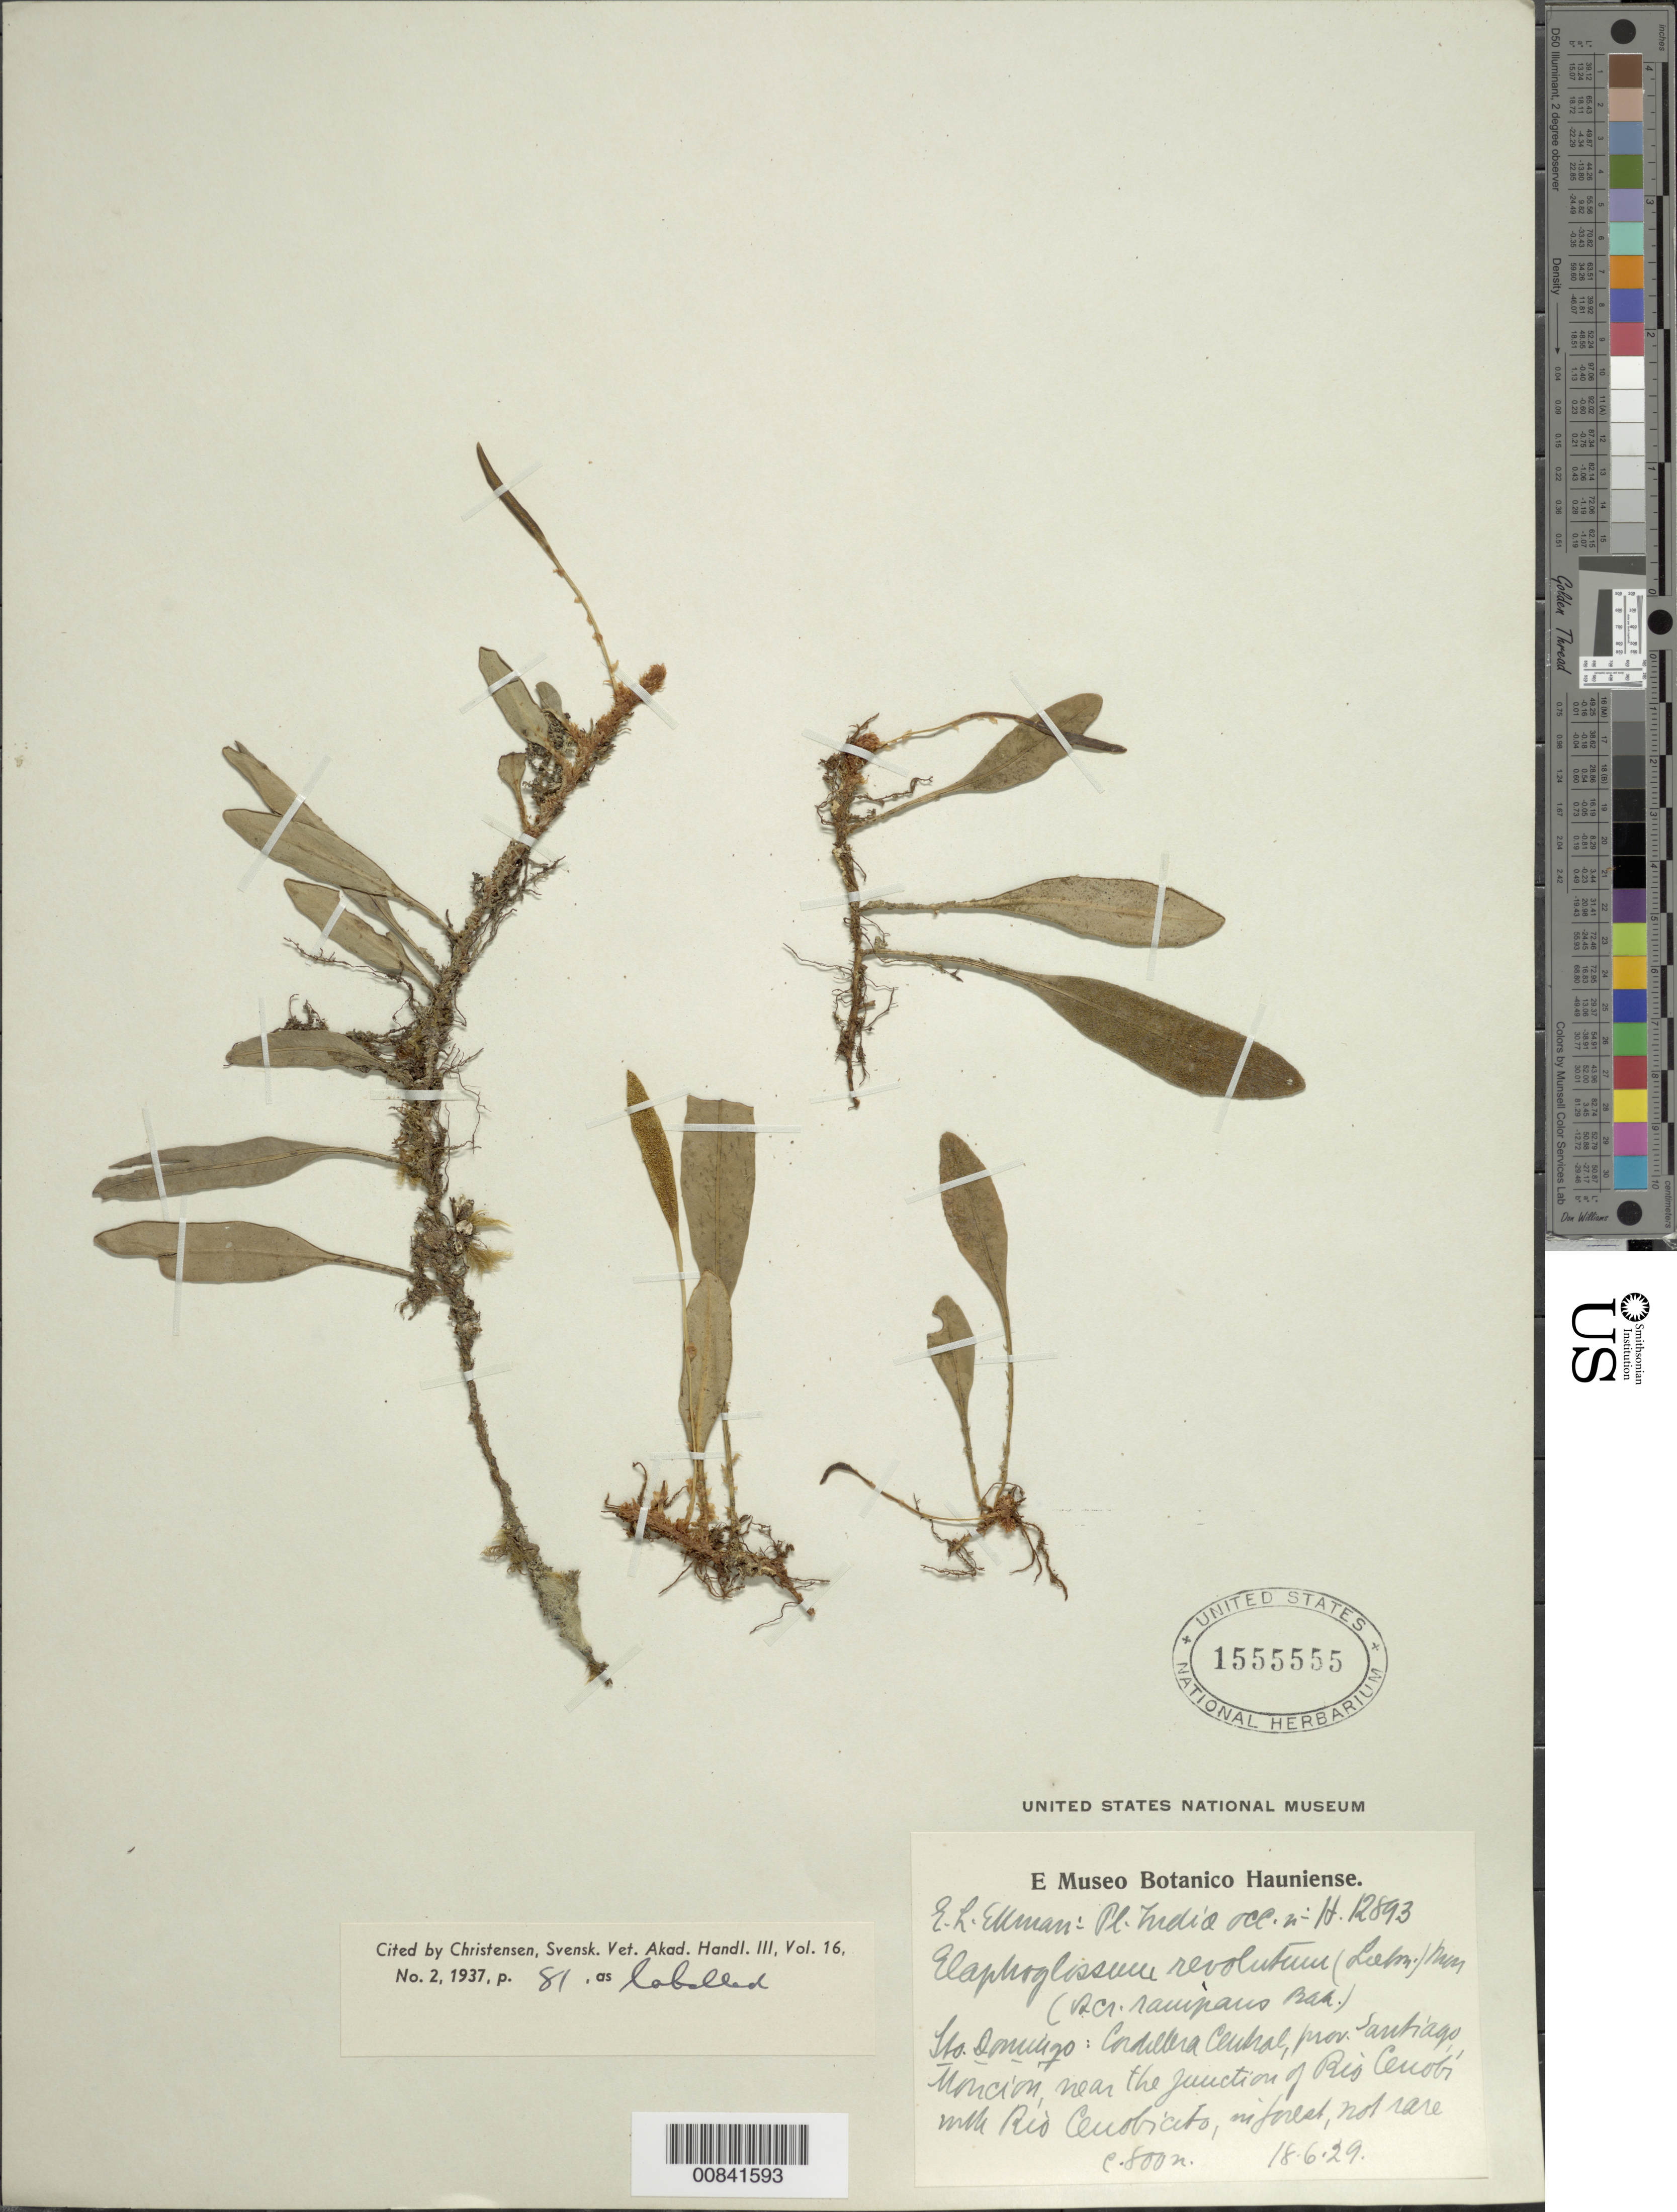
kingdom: Plantae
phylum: Tracheophyta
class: Polypodiopsida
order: Polypodiales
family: Dryopteridaceae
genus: Elaphoglossum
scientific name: Elaphoglossum revolutum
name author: (Liebm.) T. Moore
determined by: Christensen, E.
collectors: E. L. Ekman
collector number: H 12893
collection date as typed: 18 Jun 1929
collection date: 1929-06-18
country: Dominican Republic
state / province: Santiago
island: Hispaniola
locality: Cordillera Central, Monción, junction of Río Cenobí and Río Cenobicito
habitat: Forest, on tree trunks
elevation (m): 800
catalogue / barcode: US 1555555